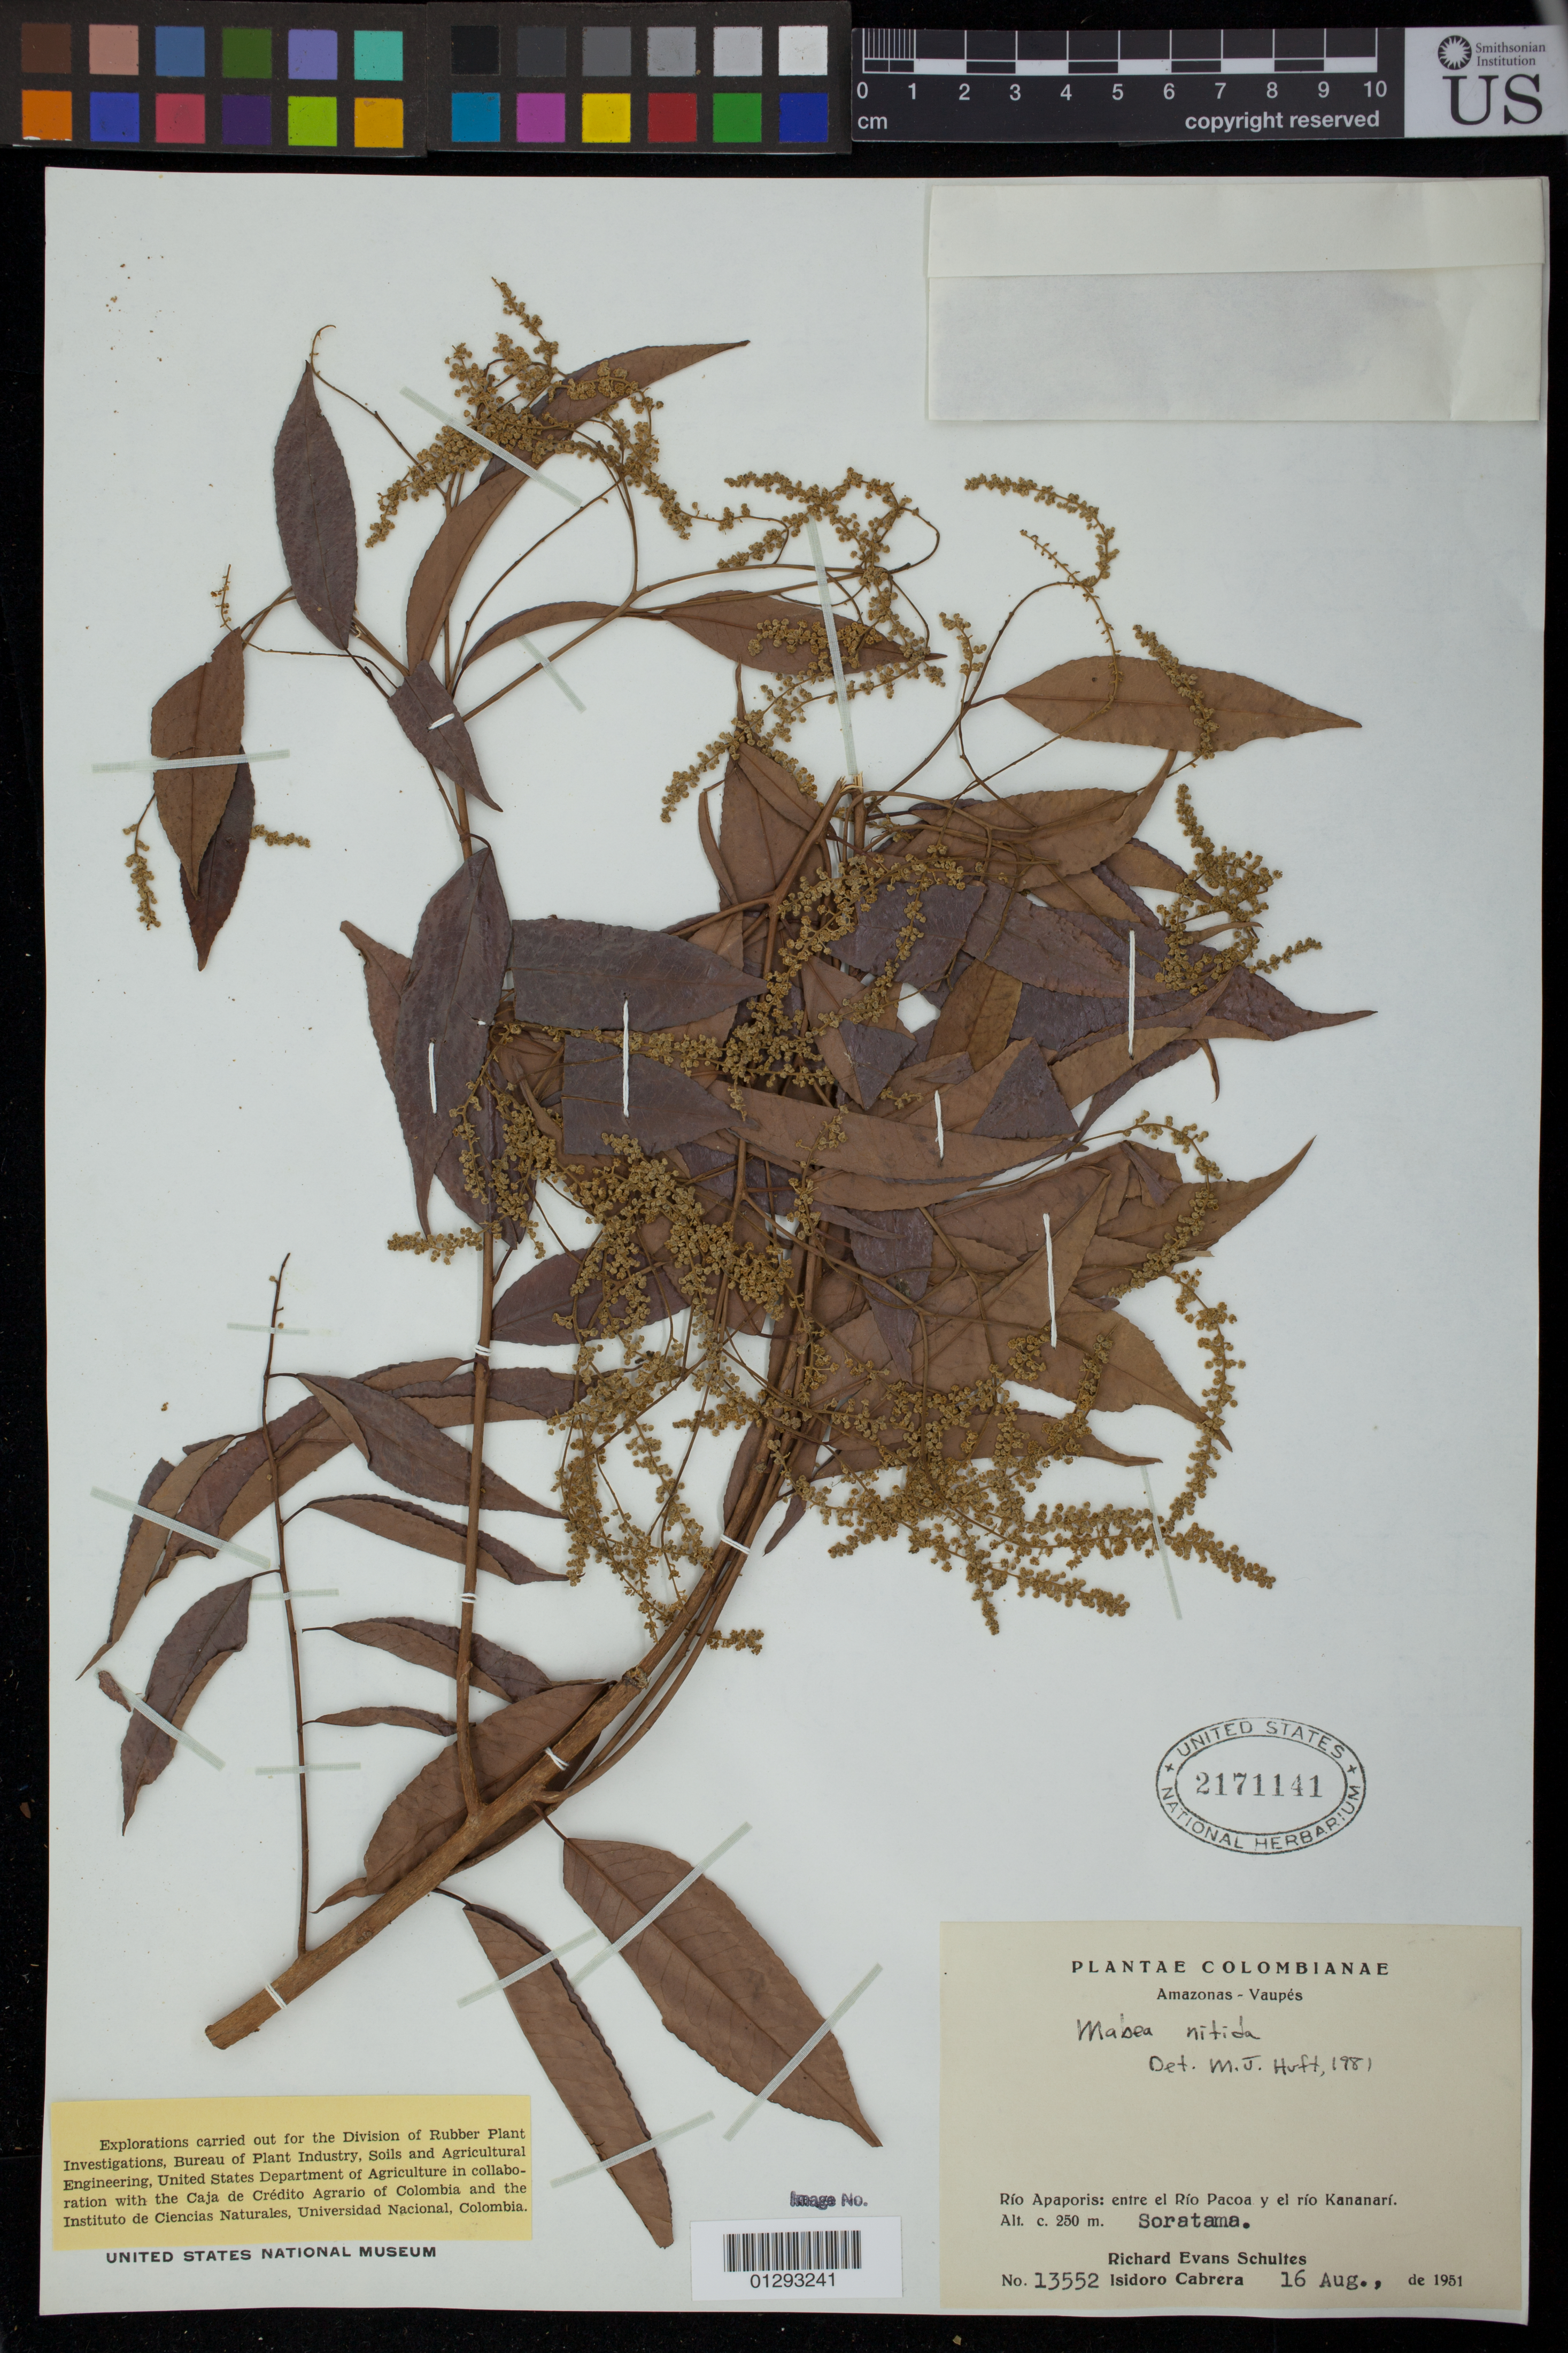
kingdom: Plantae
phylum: Tracheophyta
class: Magnoliopsida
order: Malpighiales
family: Euphorbiaceae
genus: Mabea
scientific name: Mabea nitida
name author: Spruce ex Benth.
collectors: R. E. Schultes & I. Cabrera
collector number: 13552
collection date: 1951-08-16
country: Colombia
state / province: Amazônas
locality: Vaupes. Rio Apaporis: entre el Rio Pacoa y el rio Kananari. Soratama.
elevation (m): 250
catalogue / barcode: US 2171141